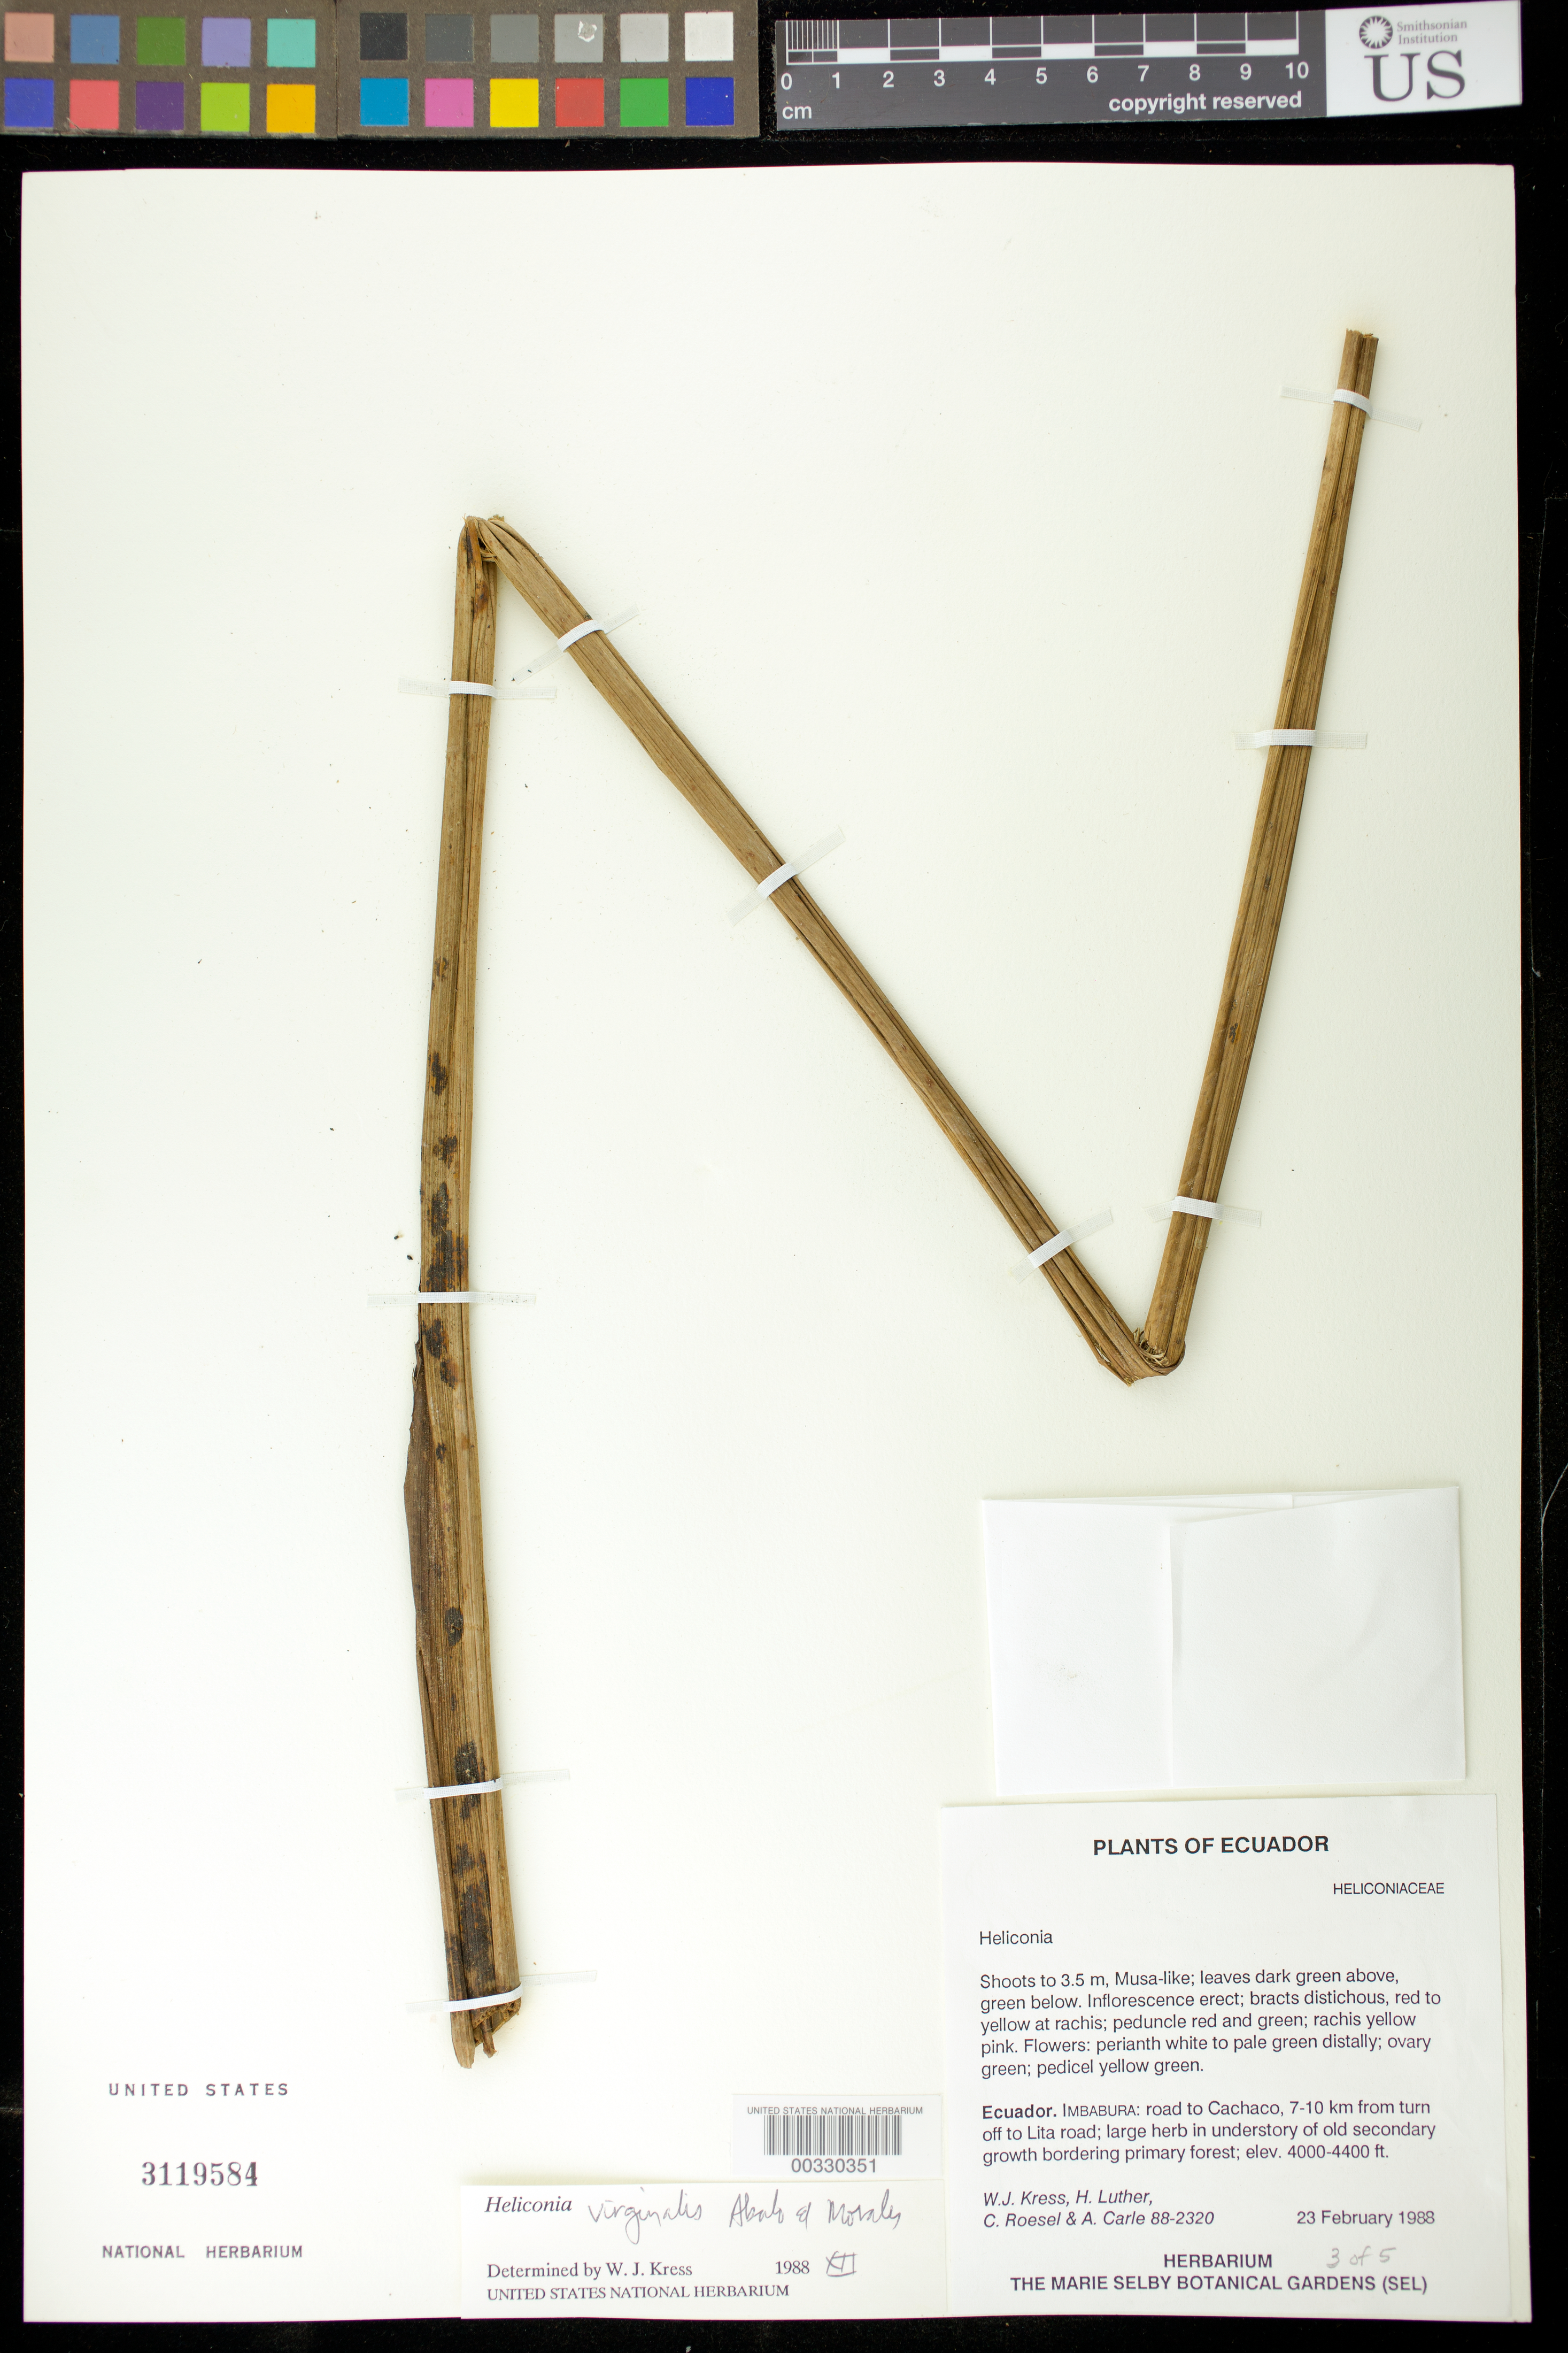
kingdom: Plantae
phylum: Tracheophyta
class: Liliopsida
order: Zingiberales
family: Heliconiaceae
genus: Heliconia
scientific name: Heliconia virginalis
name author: Abalo & G. Morales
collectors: W. J. Kress, Harry E. Luther, C. S. Roesel & A. Carle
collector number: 88-2320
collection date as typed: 23 Feb 1988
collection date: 1988-02-23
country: Ecuador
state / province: Imbabura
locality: Road to Cachaco, 7-10 km from turn of L to Lita road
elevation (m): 1219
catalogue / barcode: US 3119584